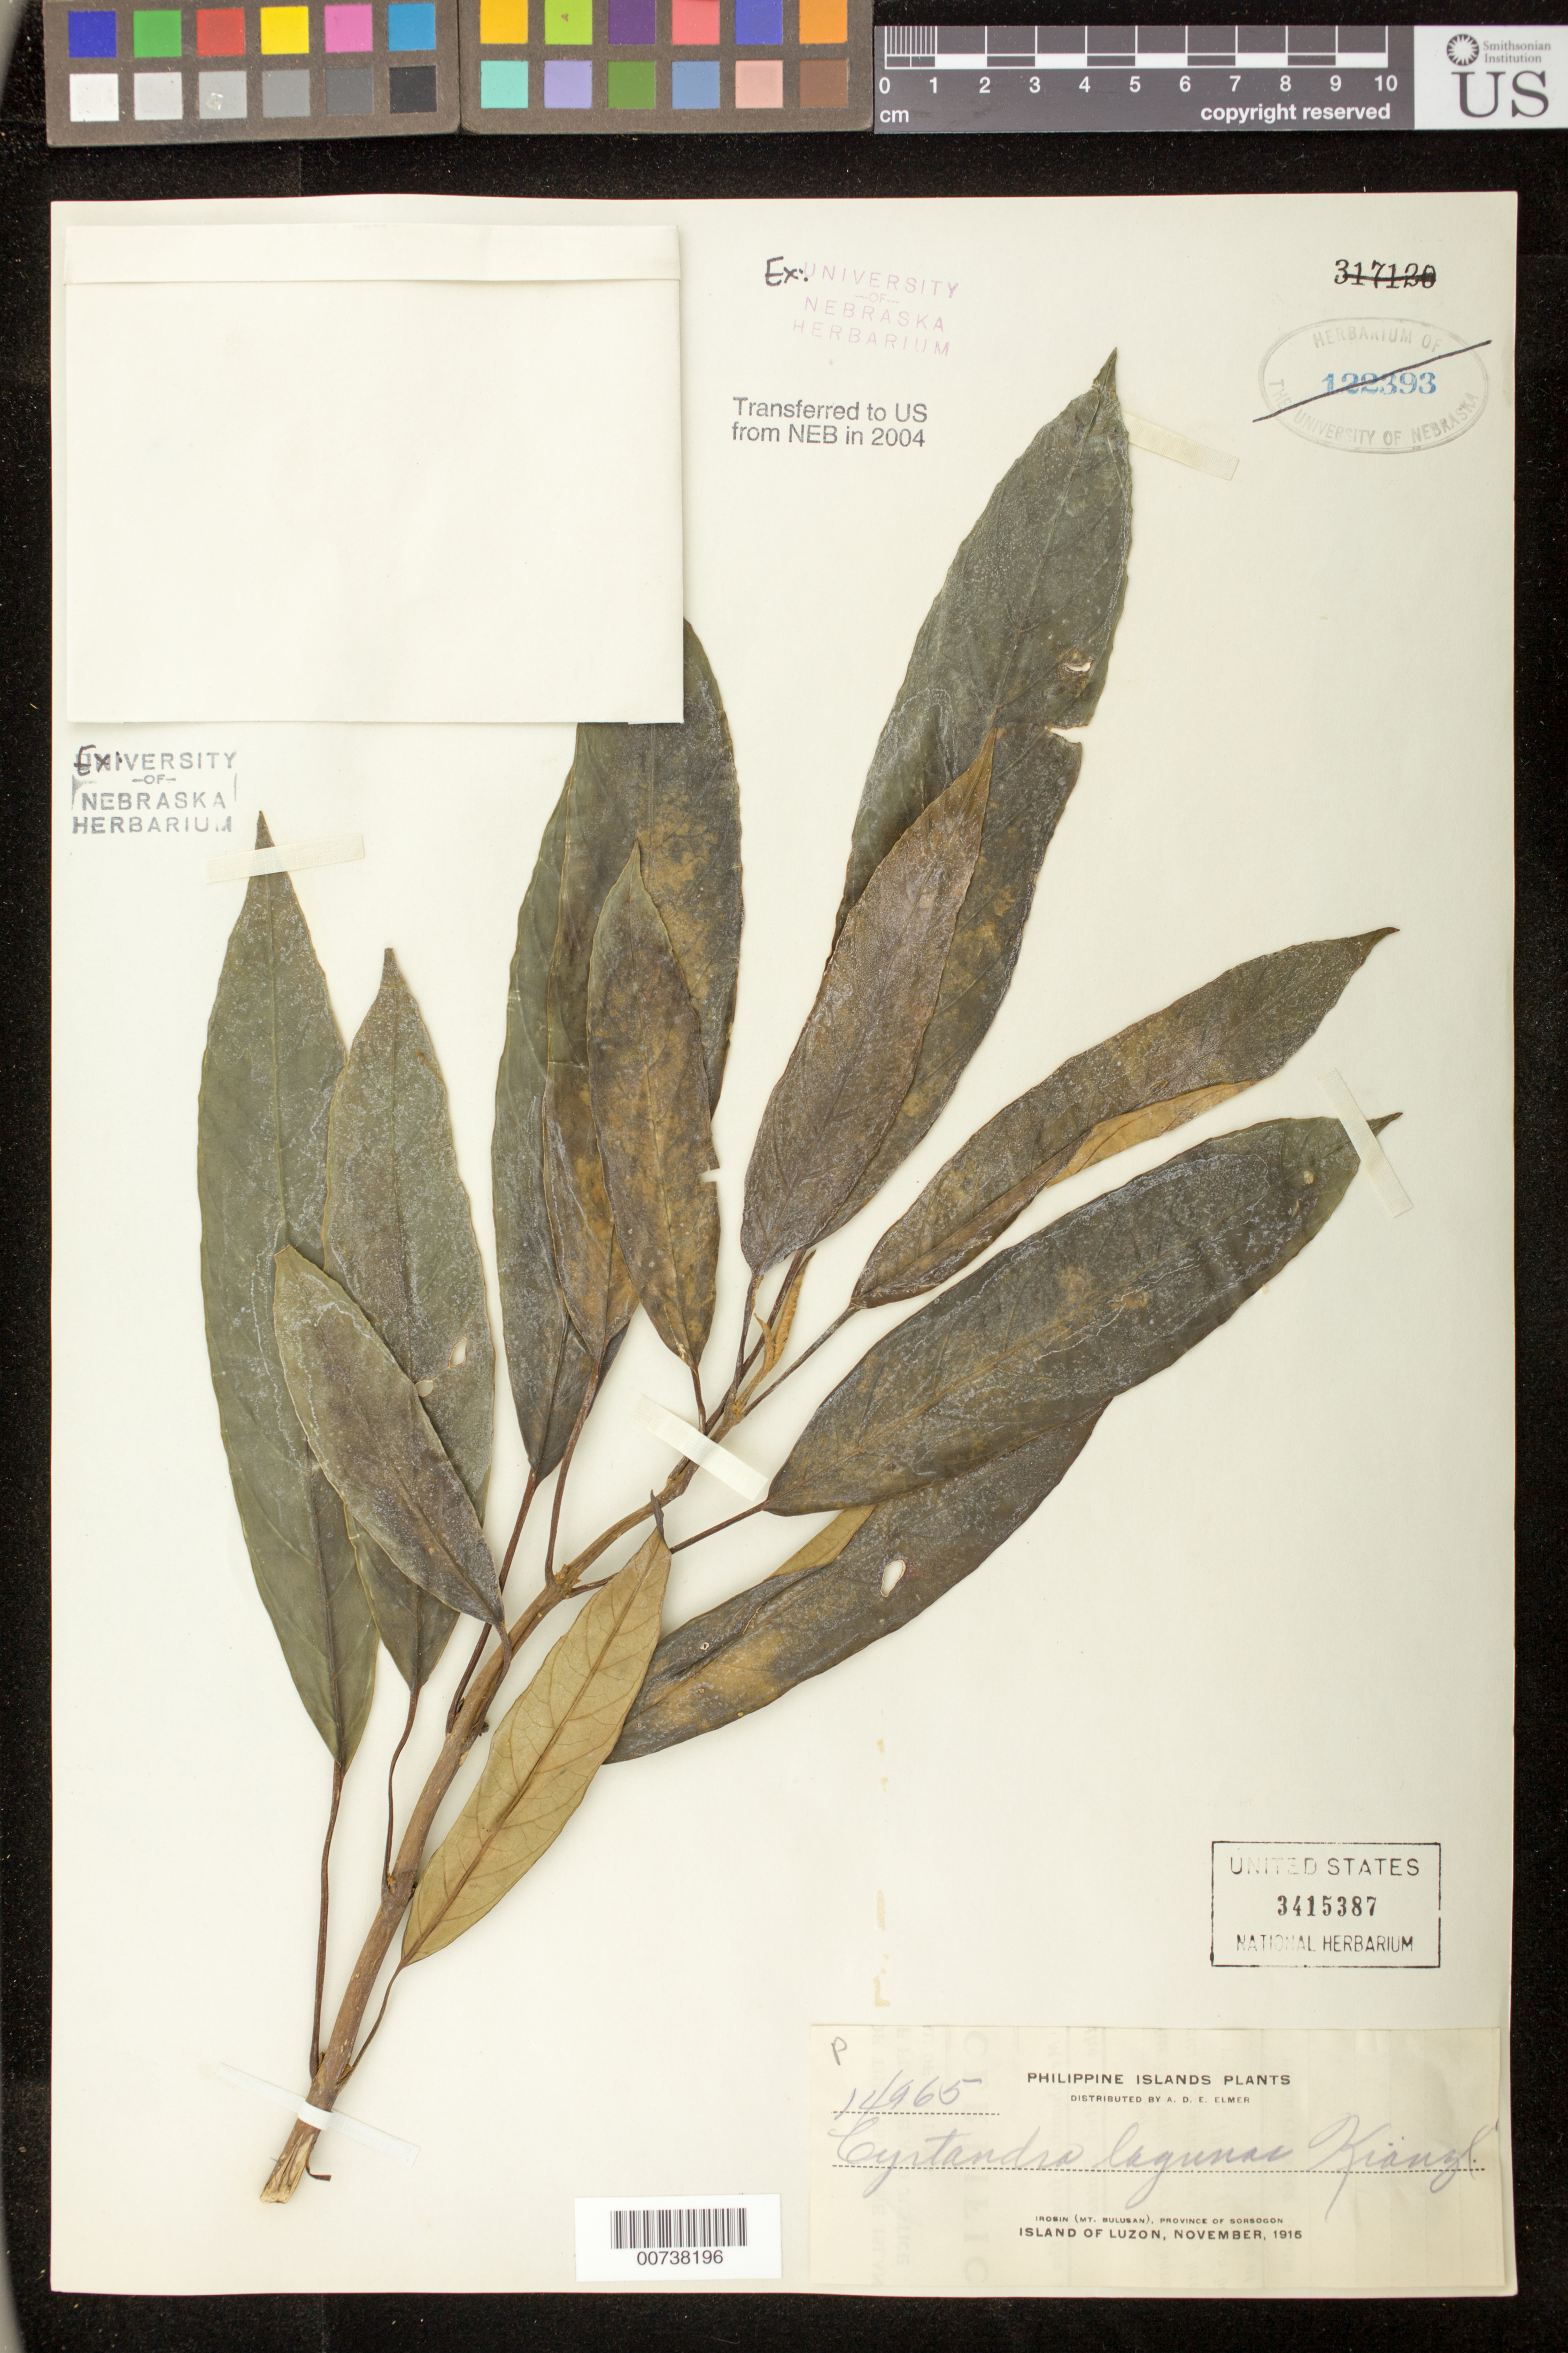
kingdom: Plantae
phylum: Tracheophyta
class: Magnoliopsida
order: Lamiales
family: Gesneriaceae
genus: Cyrtandra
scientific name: Cyrtandra lagunae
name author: Kraenzl.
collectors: A. D. E. Elmer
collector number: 14965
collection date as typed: Nov 1915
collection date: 1915-11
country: Philippines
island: Luzon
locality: Irosin (Mt. Bulusan), Province of Sorsogon, Island of Luzon.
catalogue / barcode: US 3415387